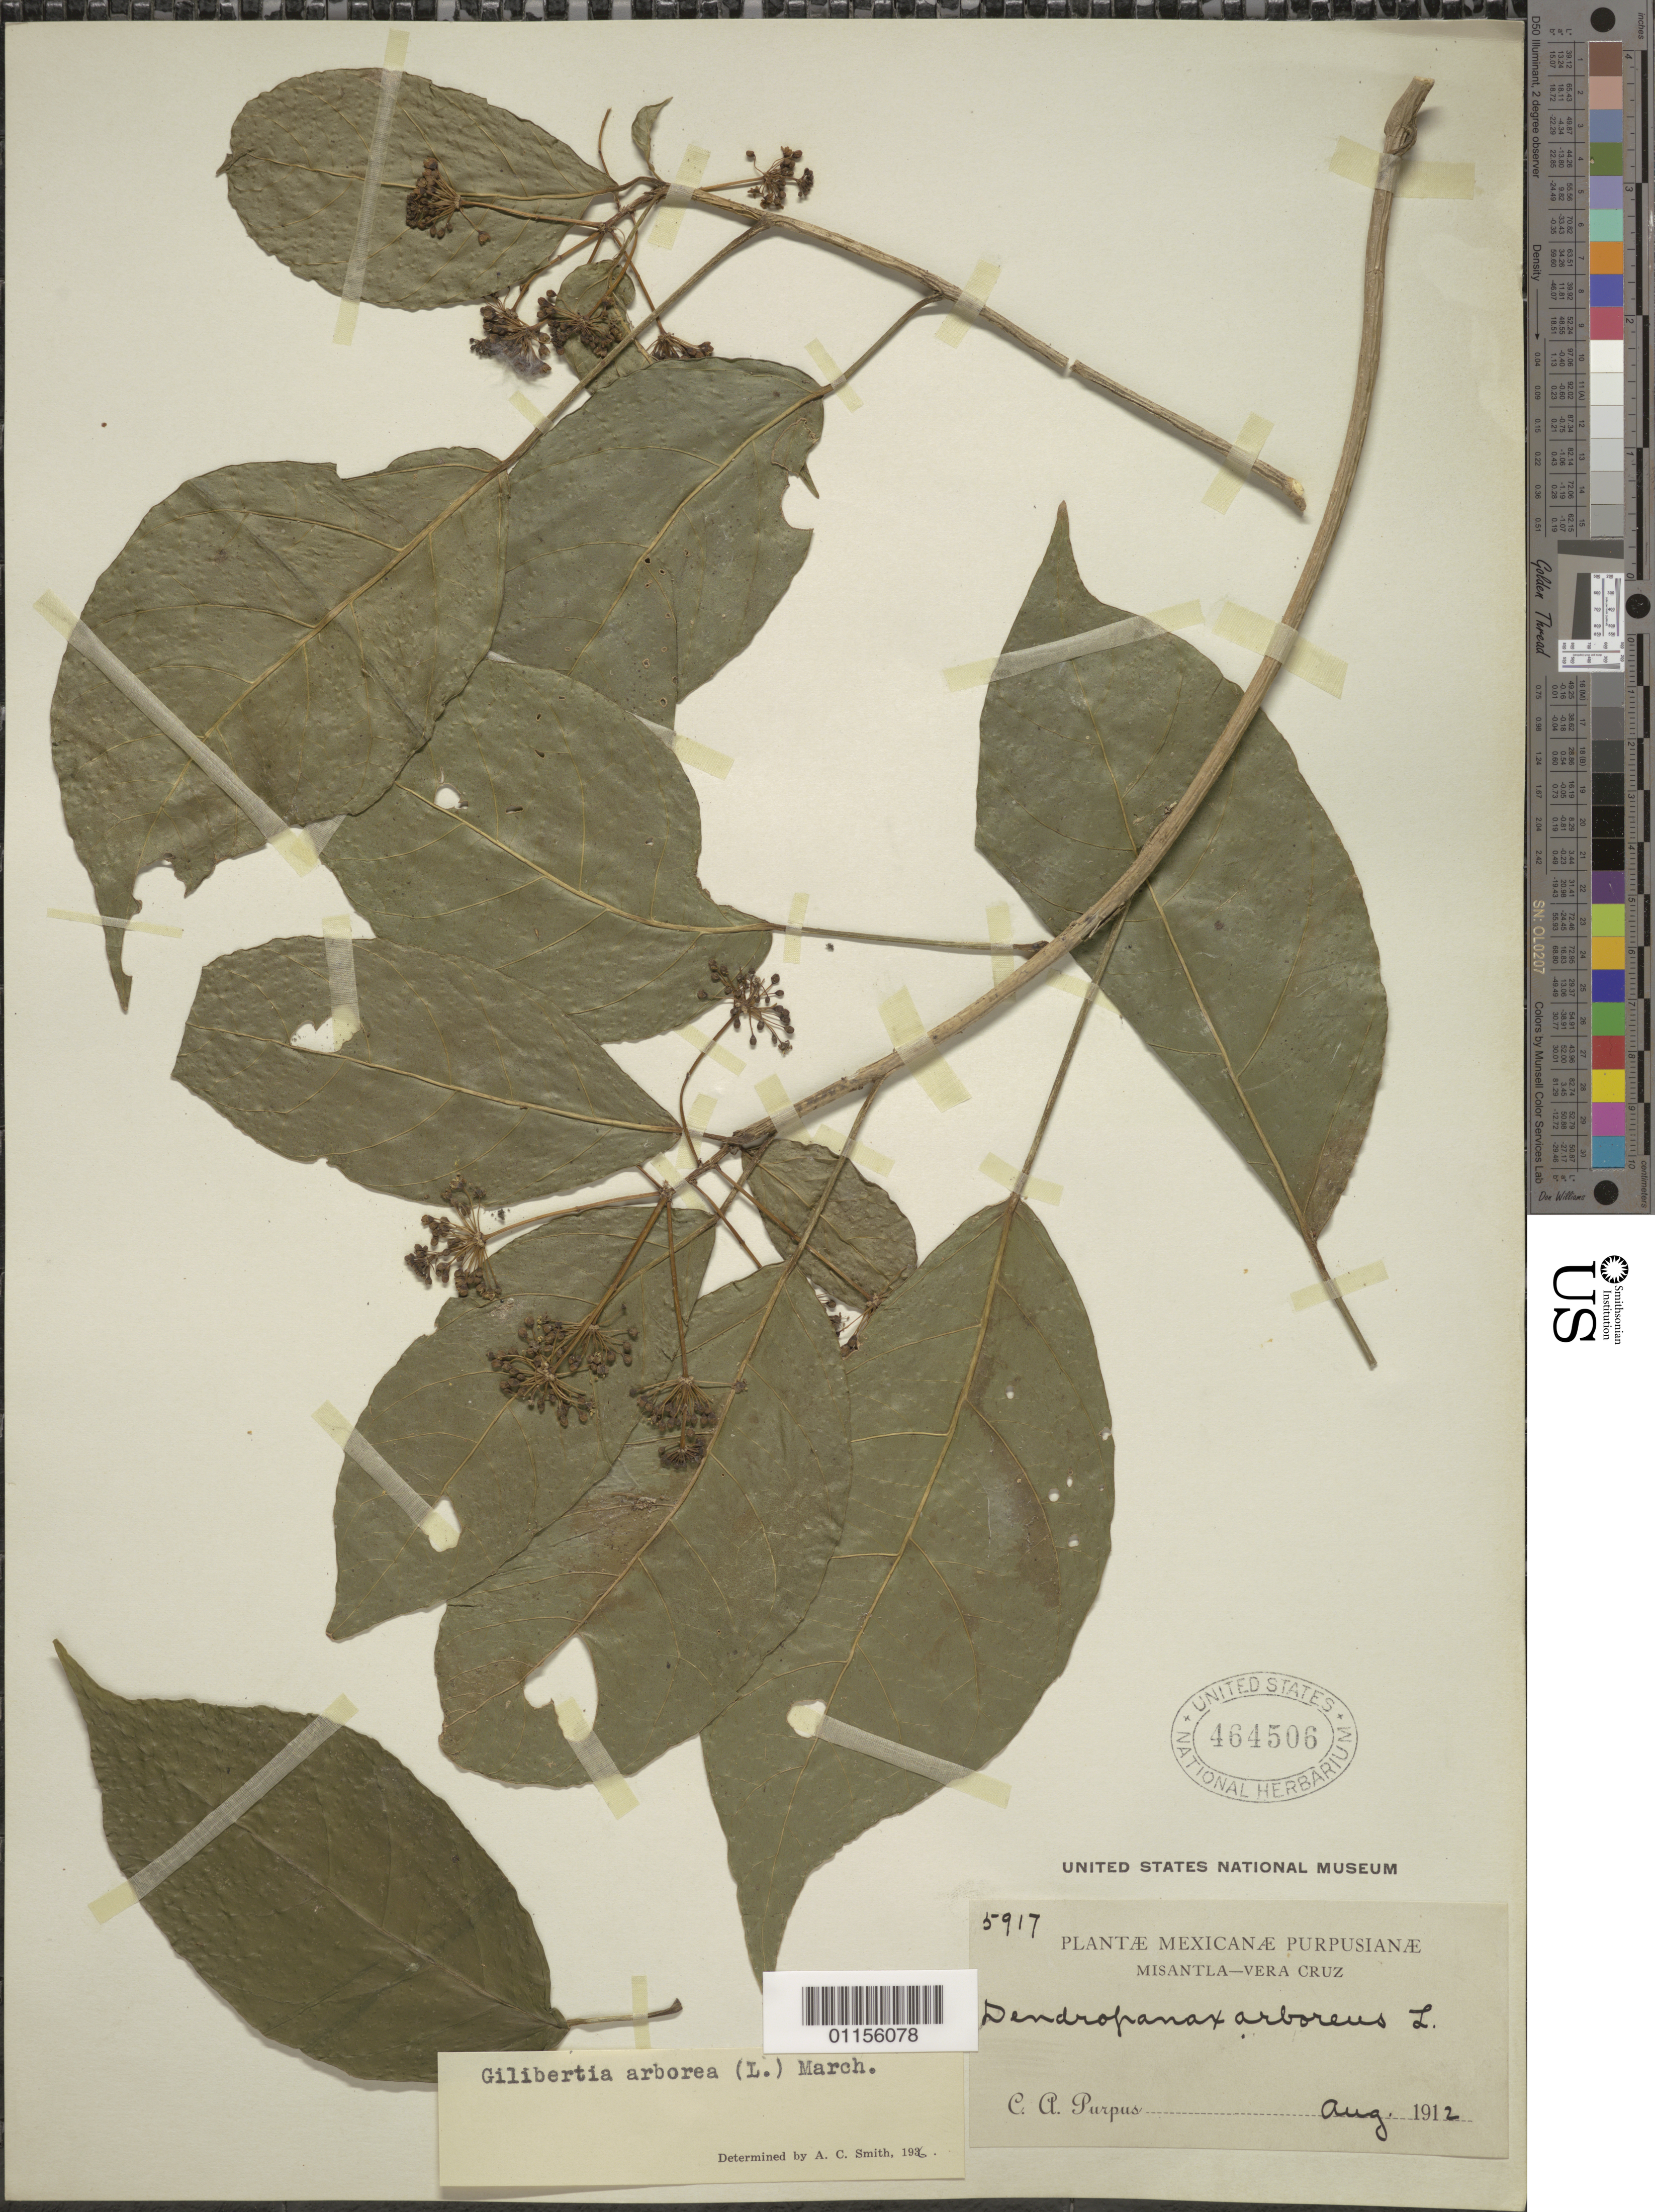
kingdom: Plantae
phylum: Tracheophyta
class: Magnoliopsida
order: Apiales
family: Araliaceae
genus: Dendropanax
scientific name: Dendropanax arboreus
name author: (L.) Decne. & Planch.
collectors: C. A. Purpus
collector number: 5917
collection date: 1912-08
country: Mexico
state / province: Veracruz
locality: Misantla.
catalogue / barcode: US 464506